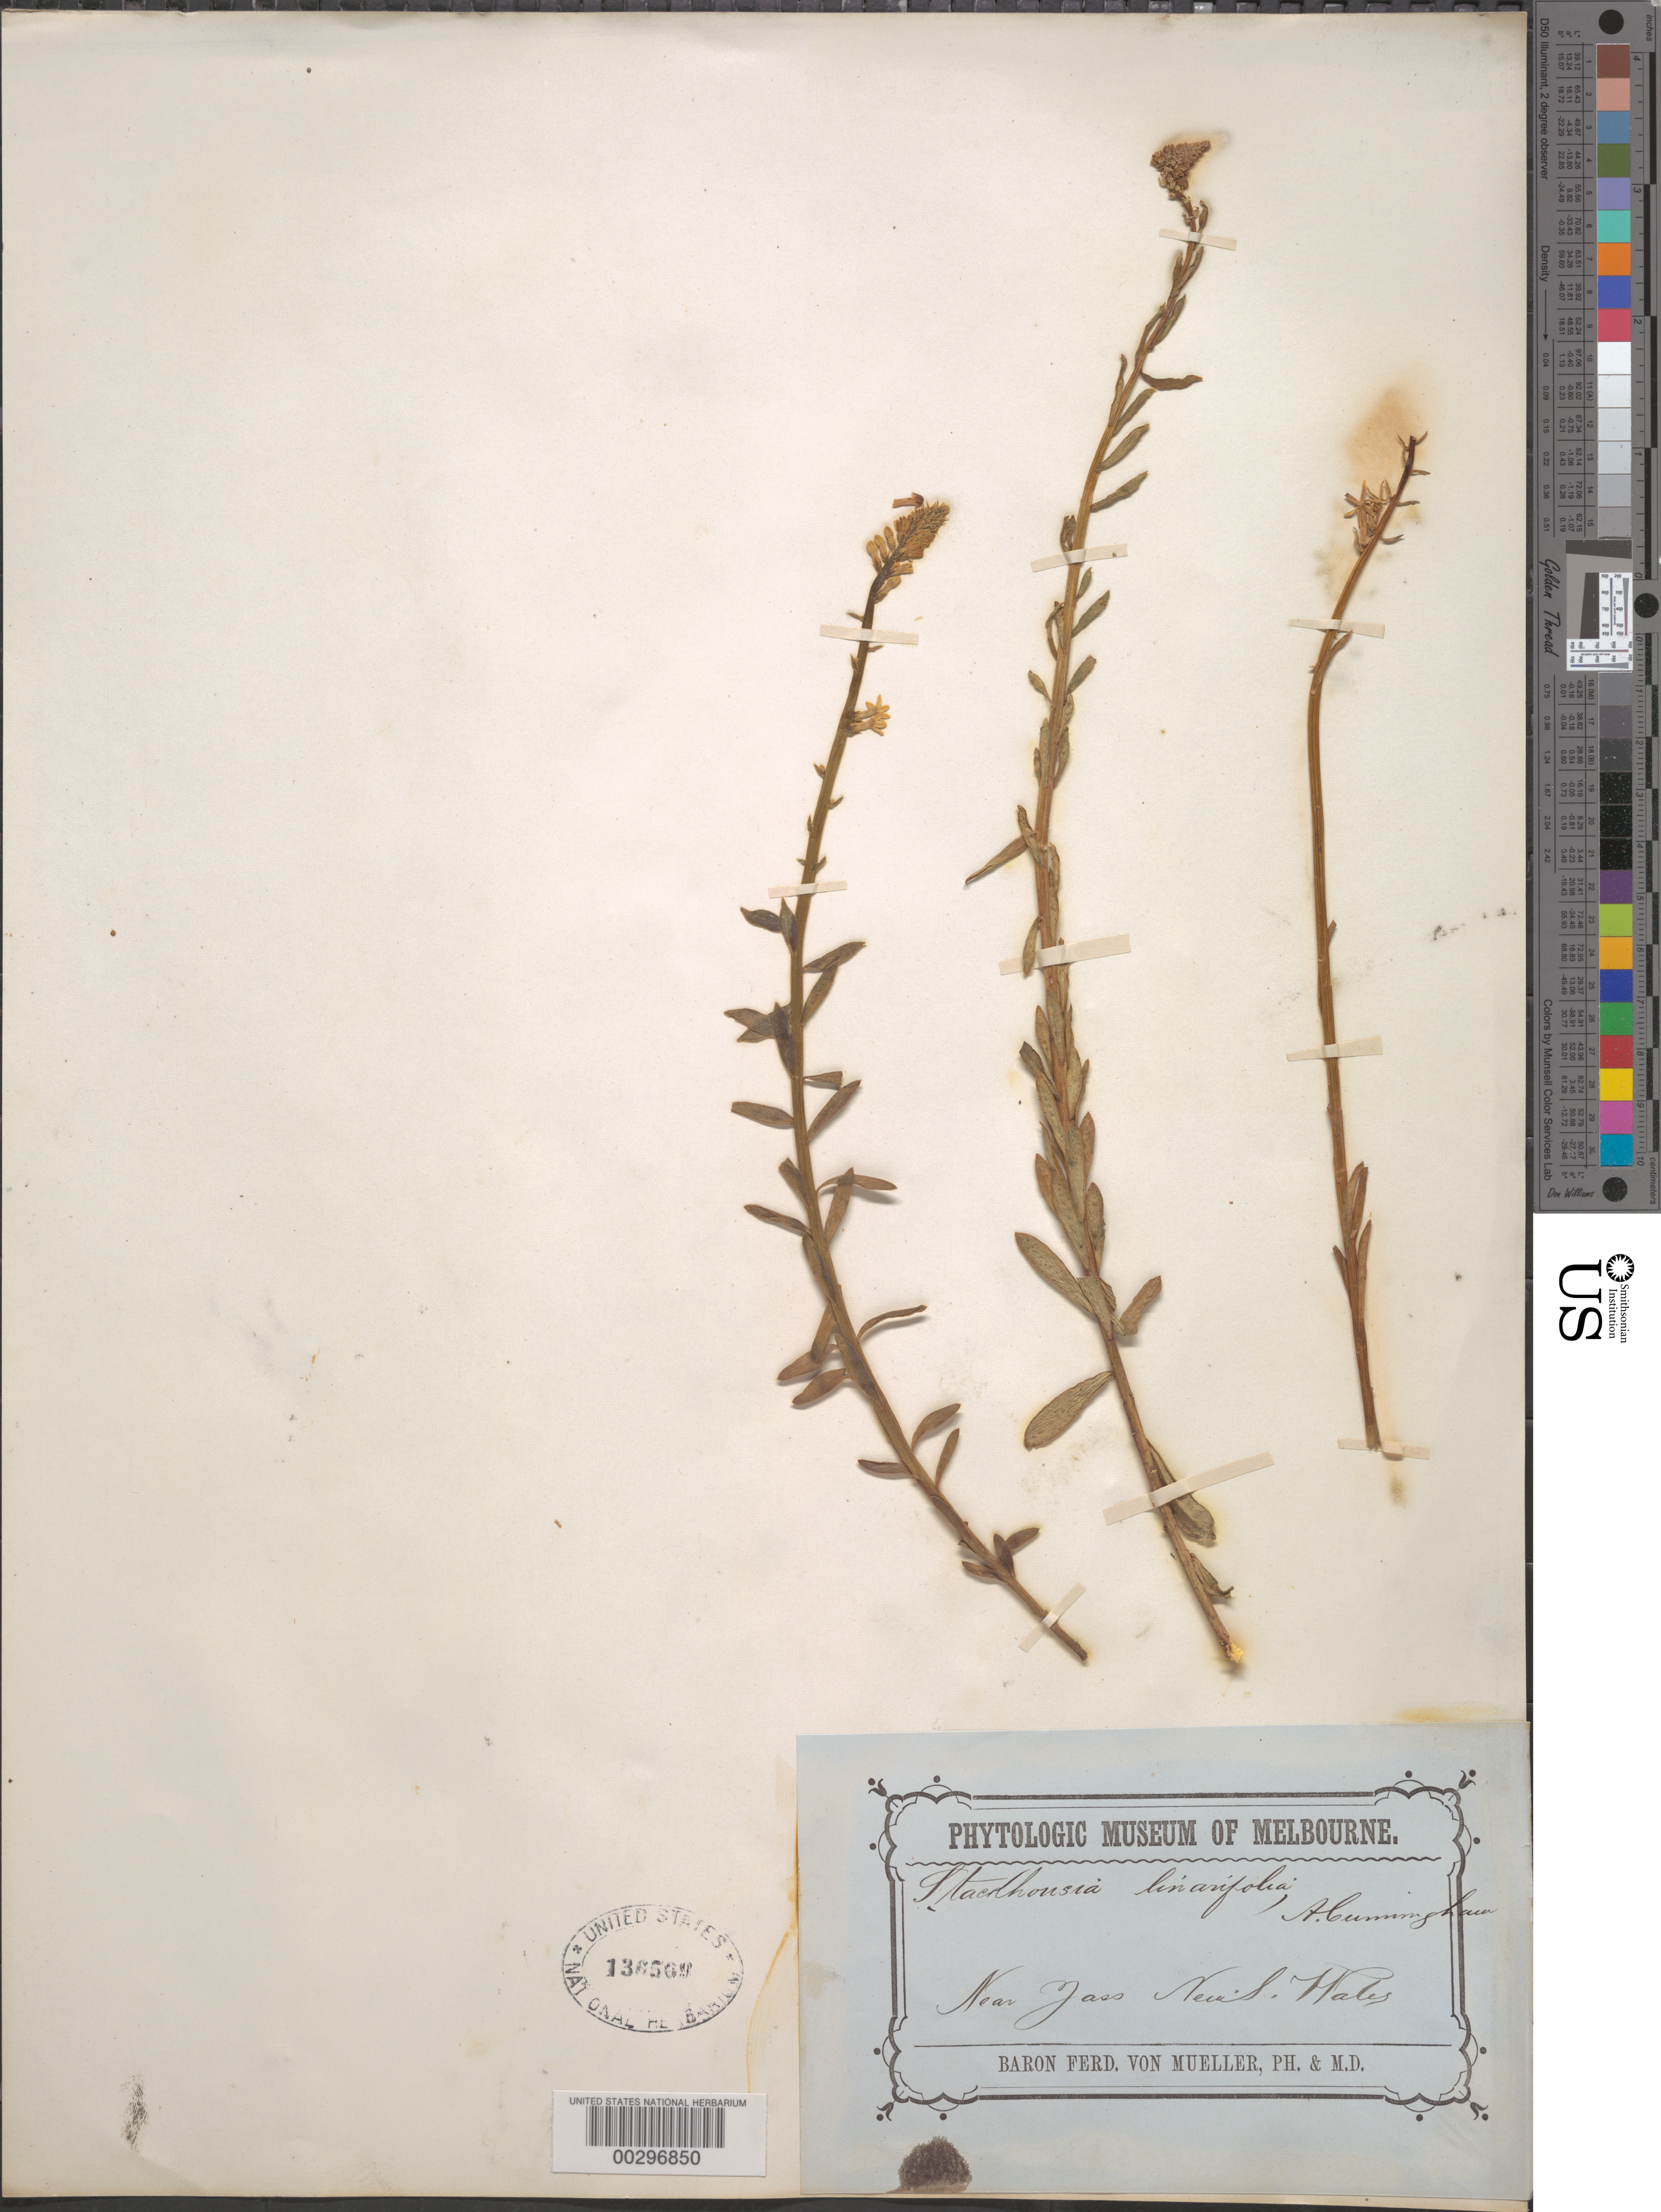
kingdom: Plantae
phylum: Tracheophyta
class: Magnoliopsida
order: Celastrales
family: Celastraceae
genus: Stackhousia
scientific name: Stackhousia linarifolia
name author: A. Cunn.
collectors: F. Mueller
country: Australia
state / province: New South Wales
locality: Near zass ?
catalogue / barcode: US 136509